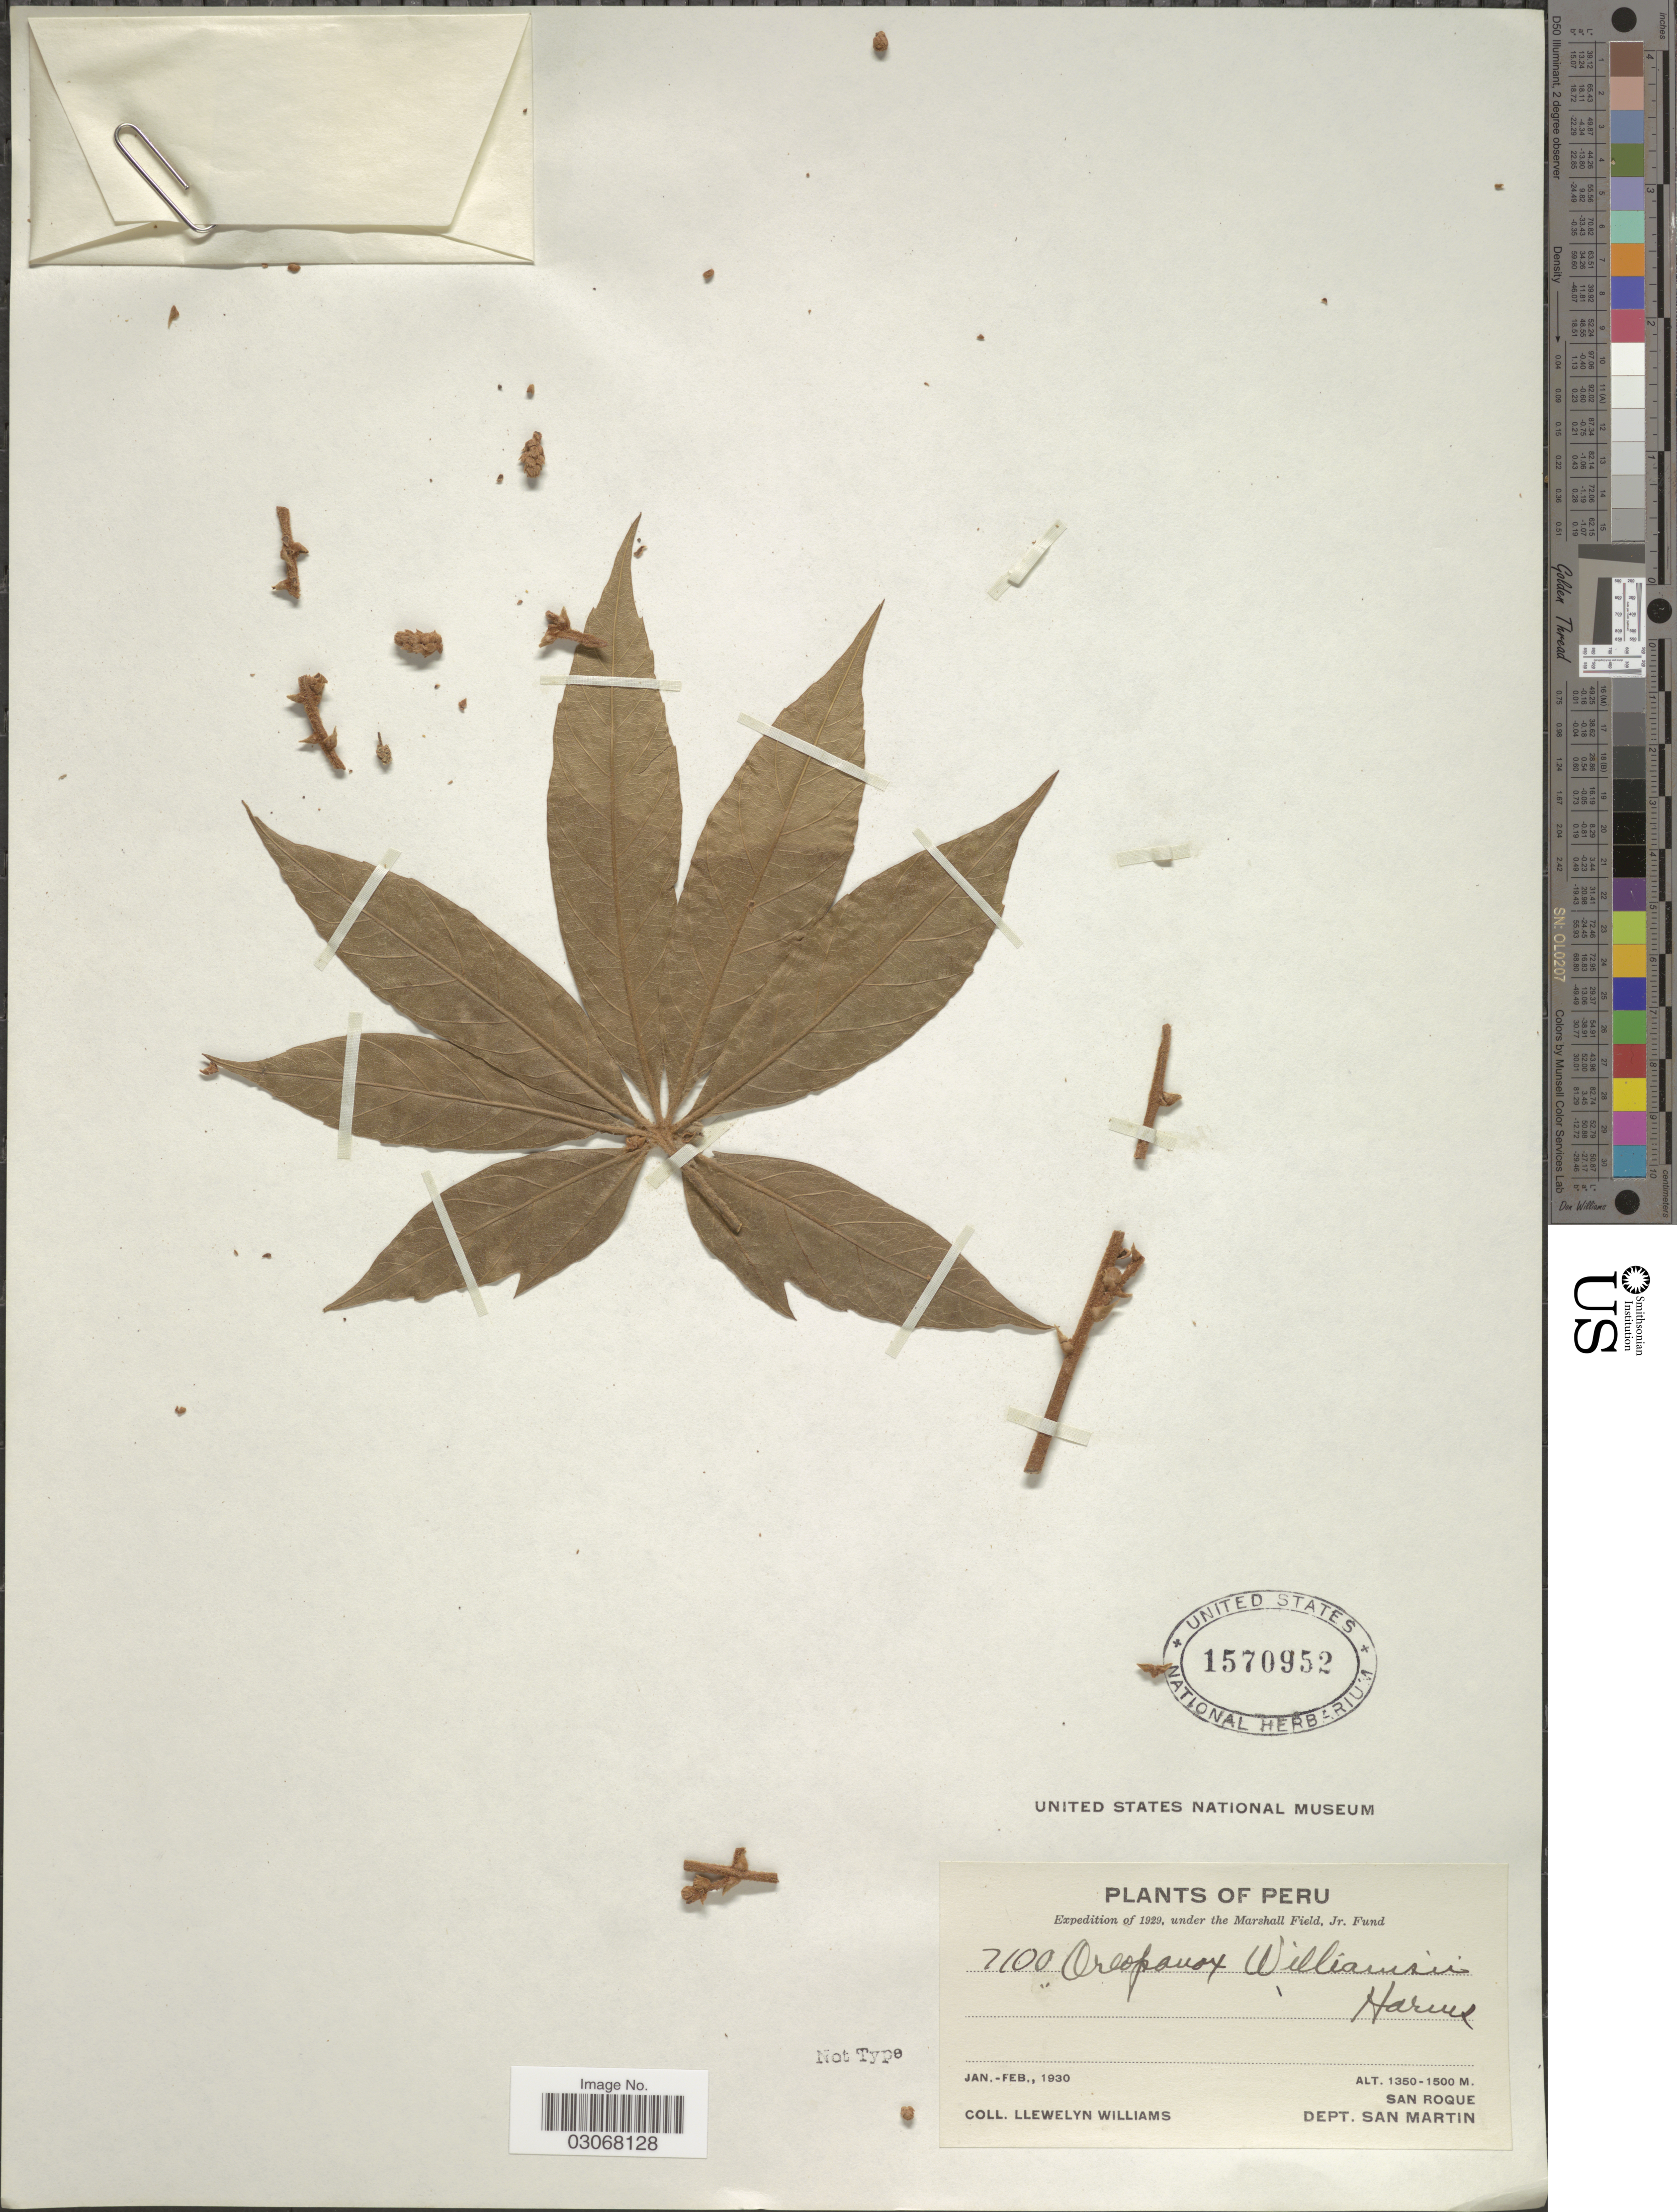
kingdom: Plantae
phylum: Tracheophyta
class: Magnoliopsida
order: Apiales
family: Araliaceae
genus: Oreopanax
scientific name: Oreopanax williamsii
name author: Harms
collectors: Ll. Williams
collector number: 7100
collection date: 1930-01/1930-02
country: Peru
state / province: San Martín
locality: San Roque. Dept. San Martin.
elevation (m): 1350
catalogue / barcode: US 1570952